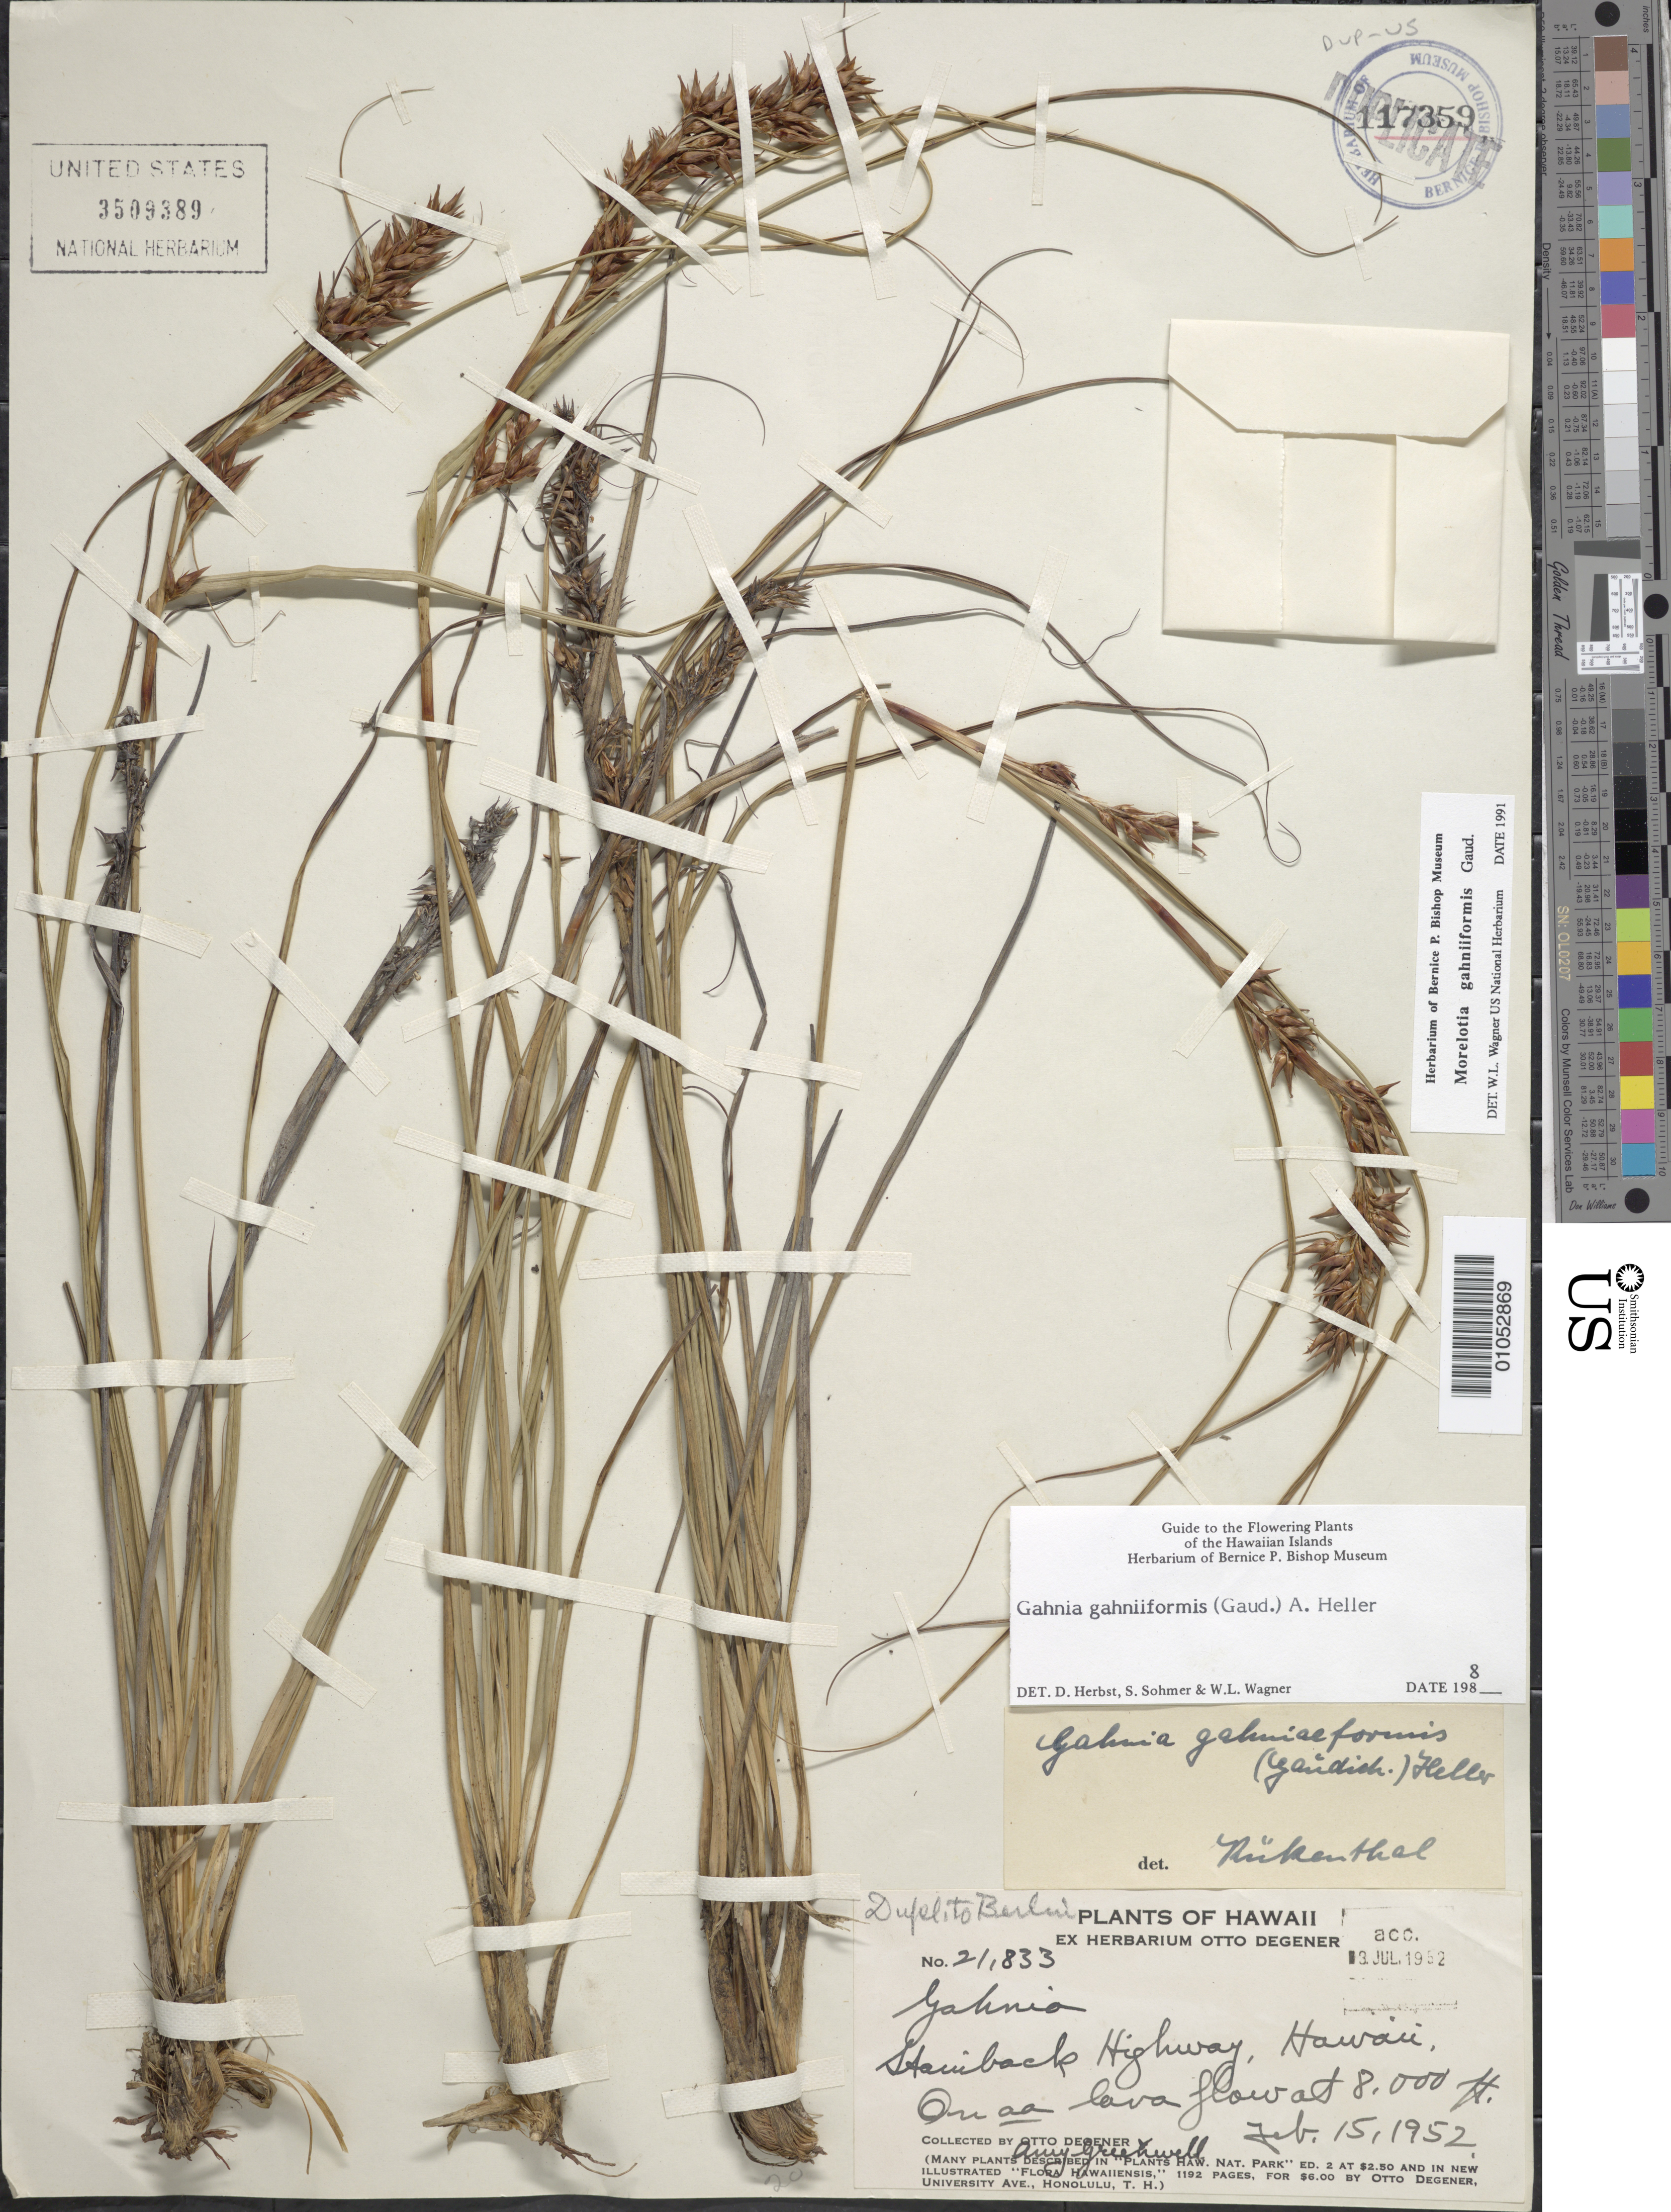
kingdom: Plantae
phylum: Tracheophyta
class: Liliopsida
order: Poales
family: Cyperaceae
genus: Morelotia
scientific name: Morelotia gahniiformis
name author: Gaudich.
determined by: Wagner, W. L., (BOT), Smithsonian Institution - National Museum of Natural History (UNITED STATES)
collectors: O. Degener & A. B. Greenwell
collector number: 21833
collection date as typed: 15 Feb 1952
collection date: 1952-02-15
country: United States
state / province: Hawaii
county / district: Hawaii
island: Hawaii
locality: Steinback Highway, on a lava flow.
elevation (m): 2438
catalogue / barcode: US 3509389